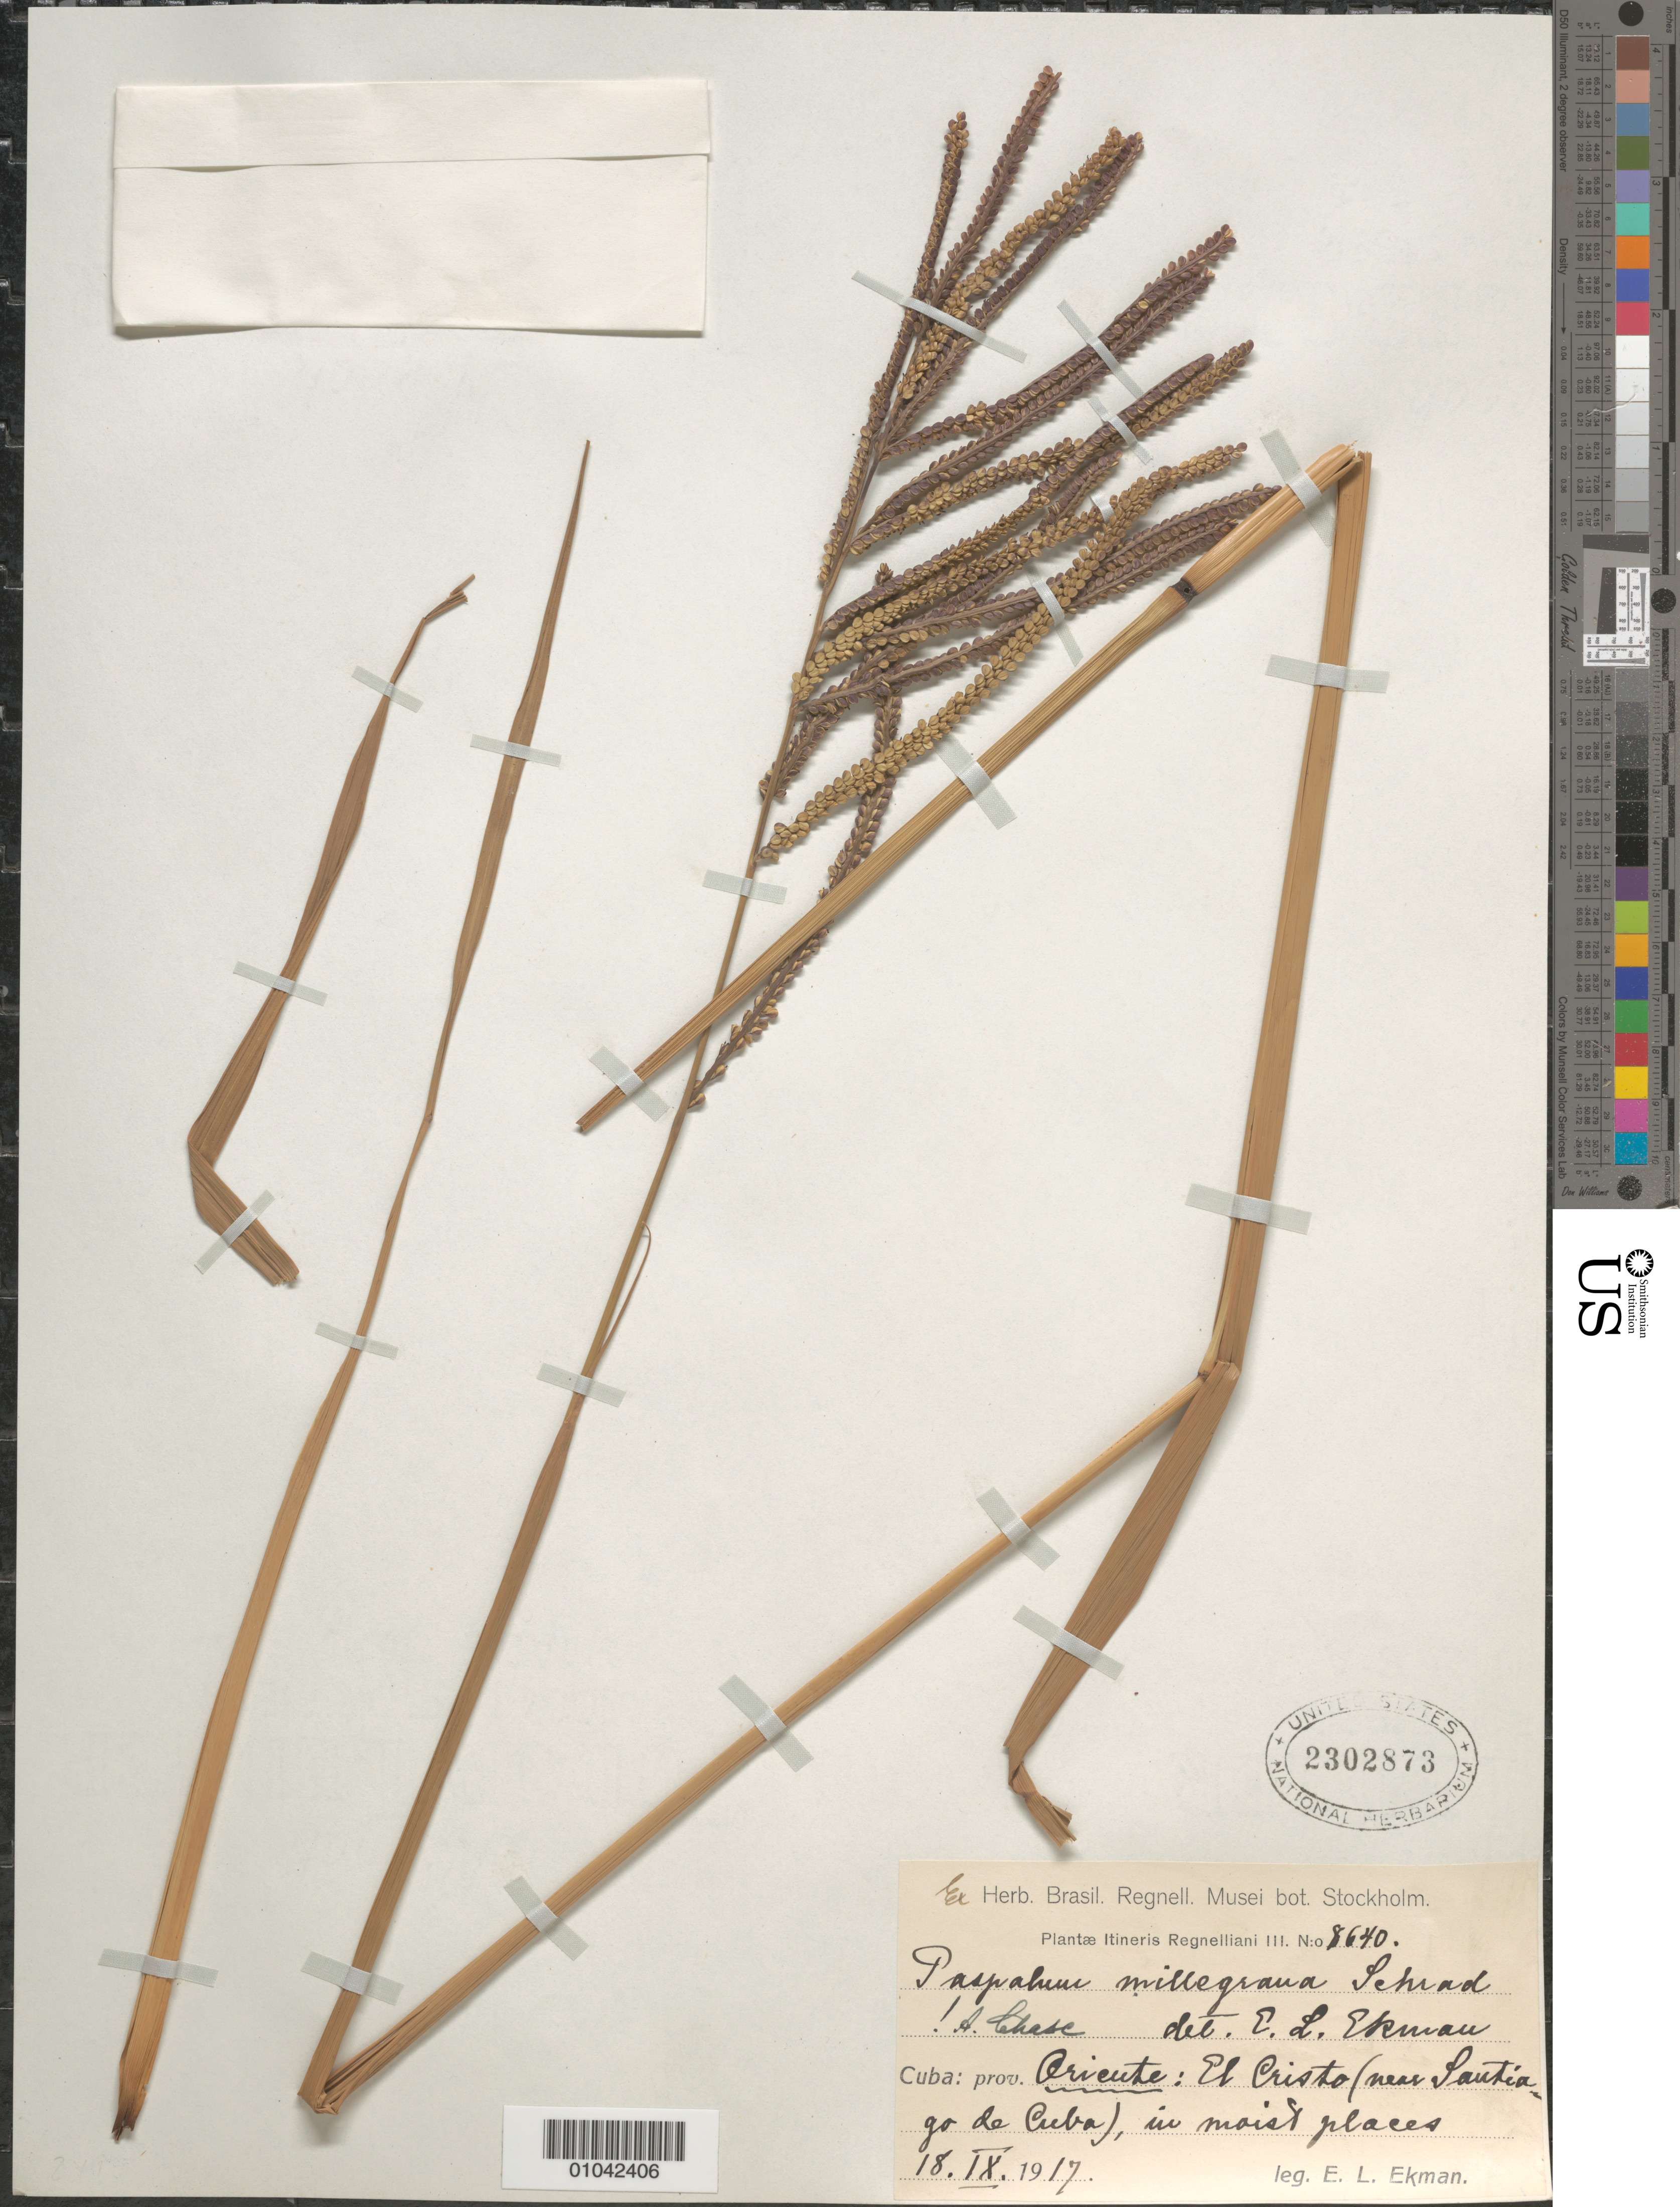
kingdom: Plantae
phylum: Tracheophyta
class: Liliopsida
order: Poales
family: Poaceae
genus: Paspalum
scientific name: Paspalum millegrana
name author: Schrad.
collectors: E. L. Ekman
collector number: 8640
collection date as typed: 18 Sep 1917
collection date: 1917-09-18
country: Cuba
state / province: Santiago de Cuba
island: Cuba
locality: El Cristo, near Santiago de Cuba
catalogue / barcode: US 2302873